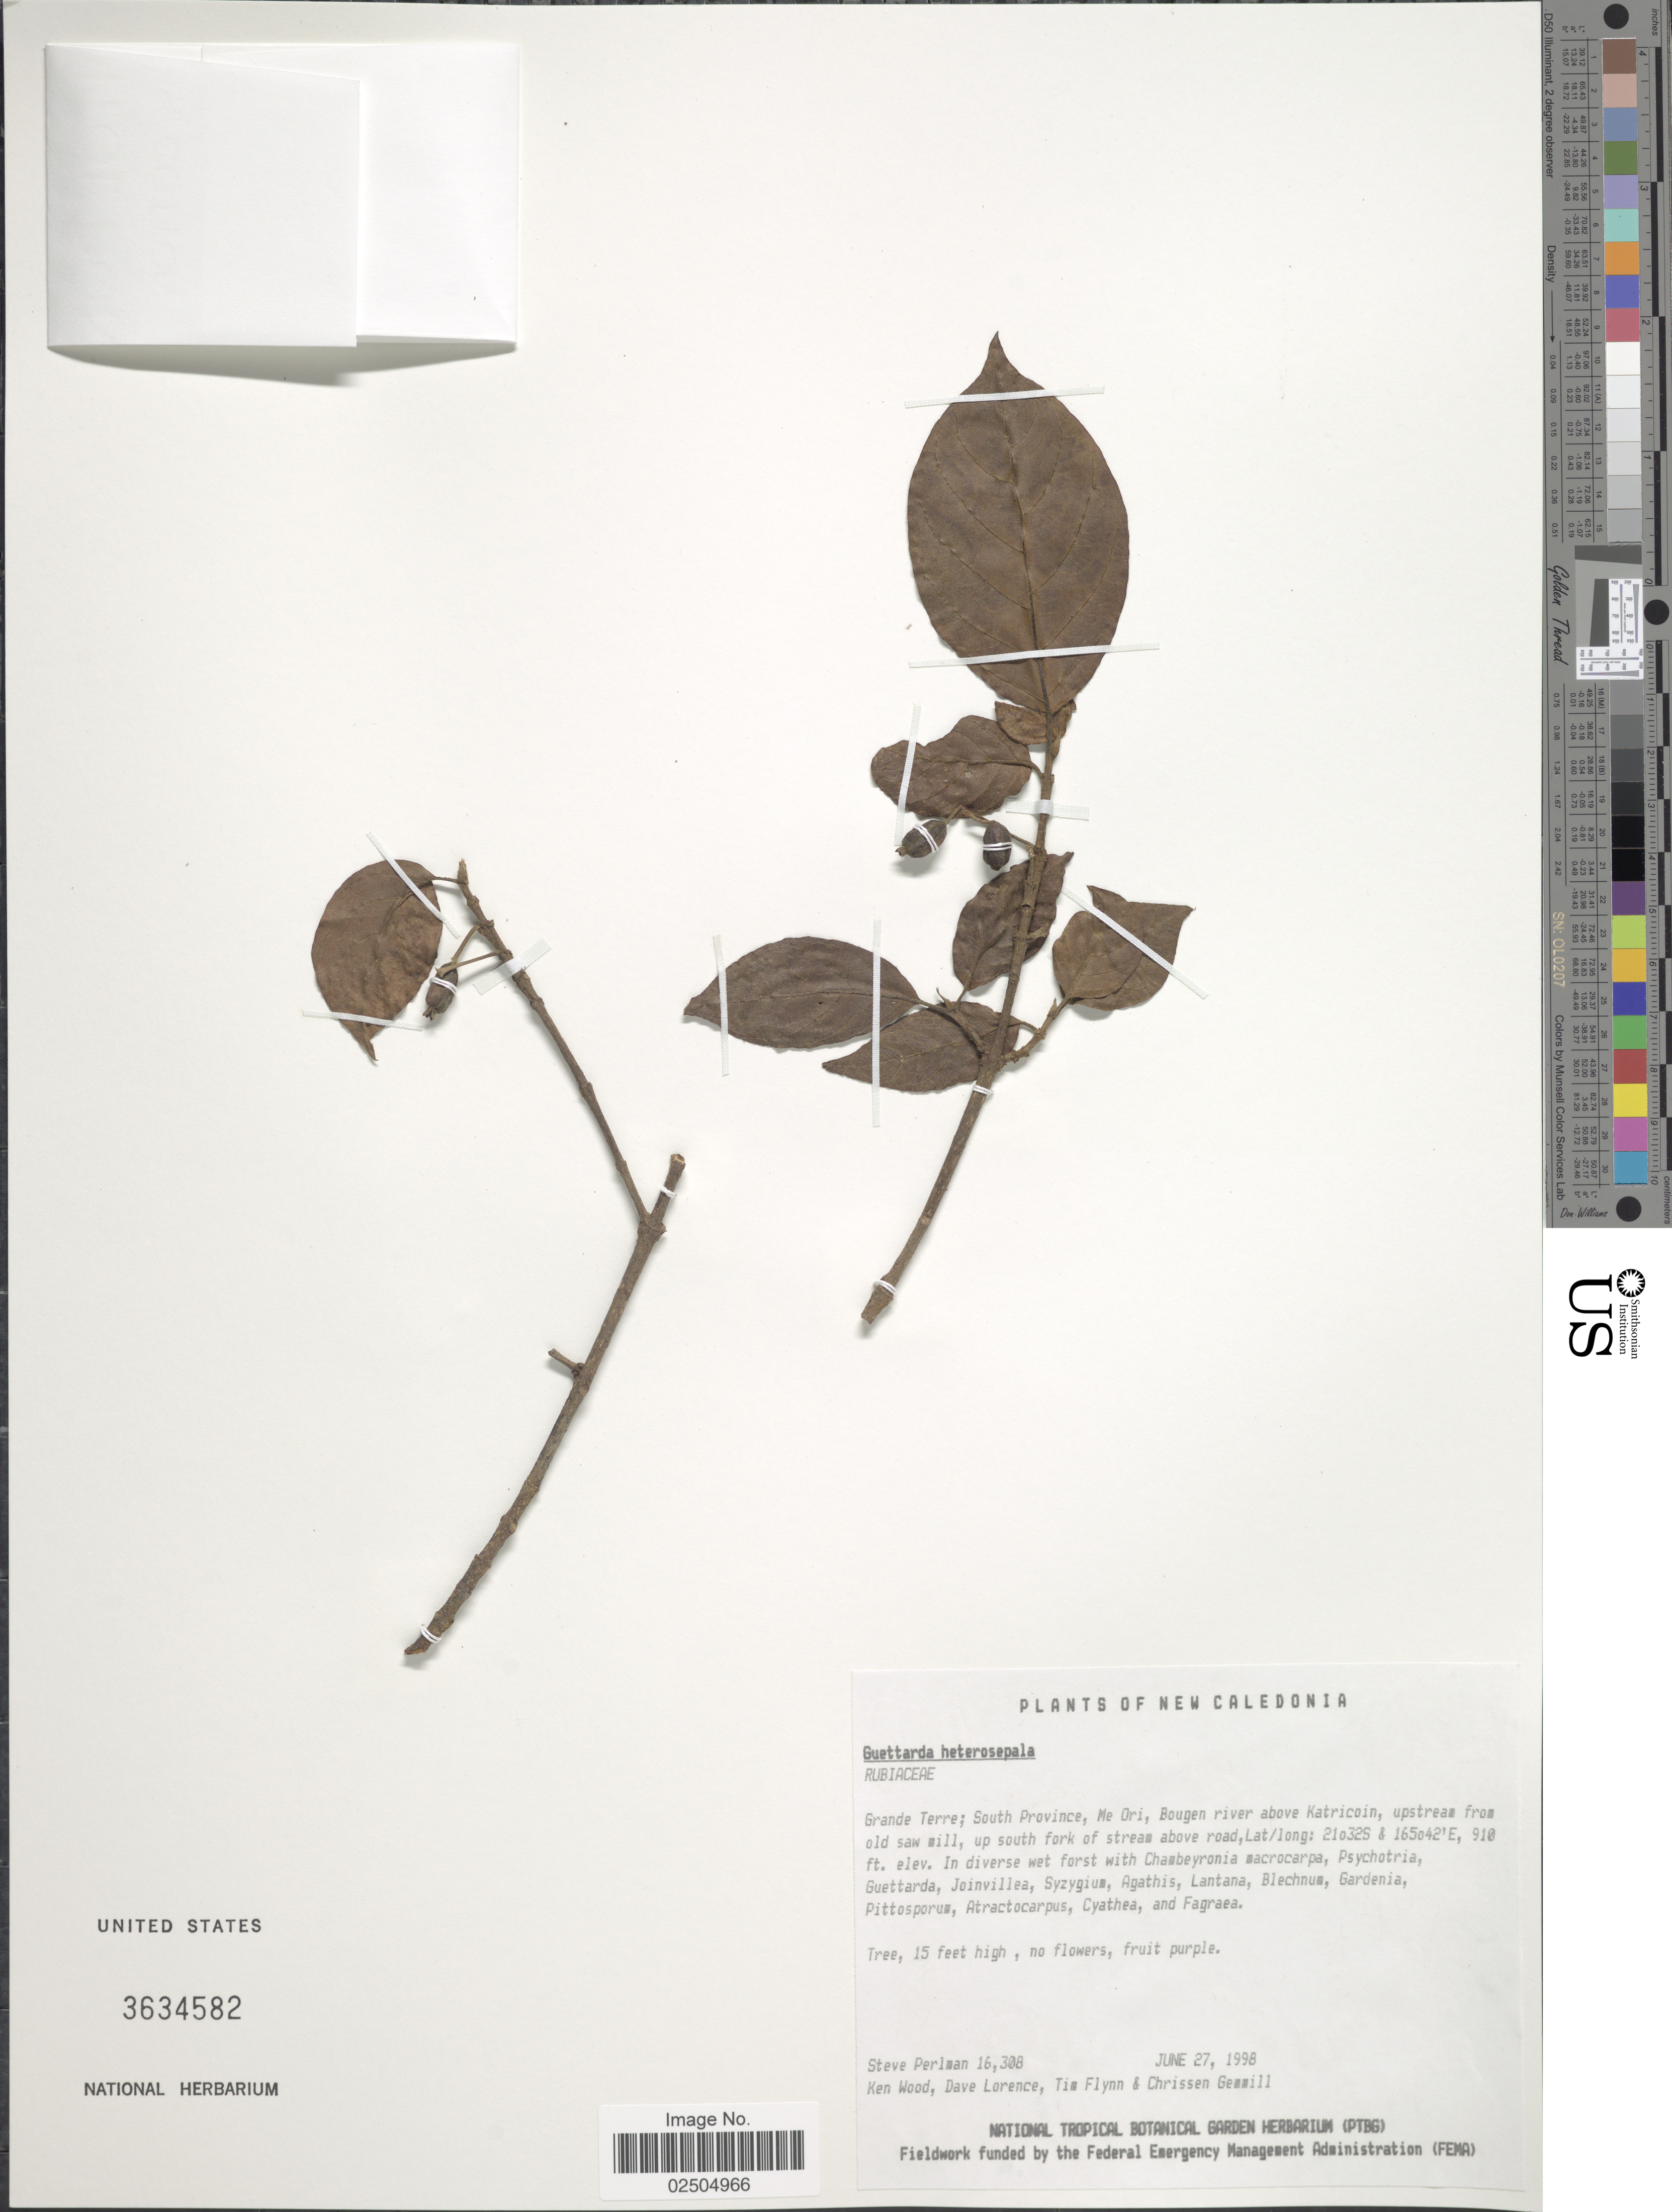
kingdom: Plantae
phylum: Tracheophyta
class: Magnoliopsida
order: Gentianales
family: Rubiaceae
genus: Guettarda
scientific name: Guettarda heterosepala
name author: Guillaumin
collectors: S. Perlman, K. R. Wood, D. Lorence & T. Flynn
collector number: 16308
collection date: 1998-06-27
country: New Caledonia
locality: Grande Terre: South Province, Me Ori, Bougen river above Katricoin, upstream from old saw mill, up south fork of stream above road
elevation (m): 910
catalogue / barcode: US 3634582